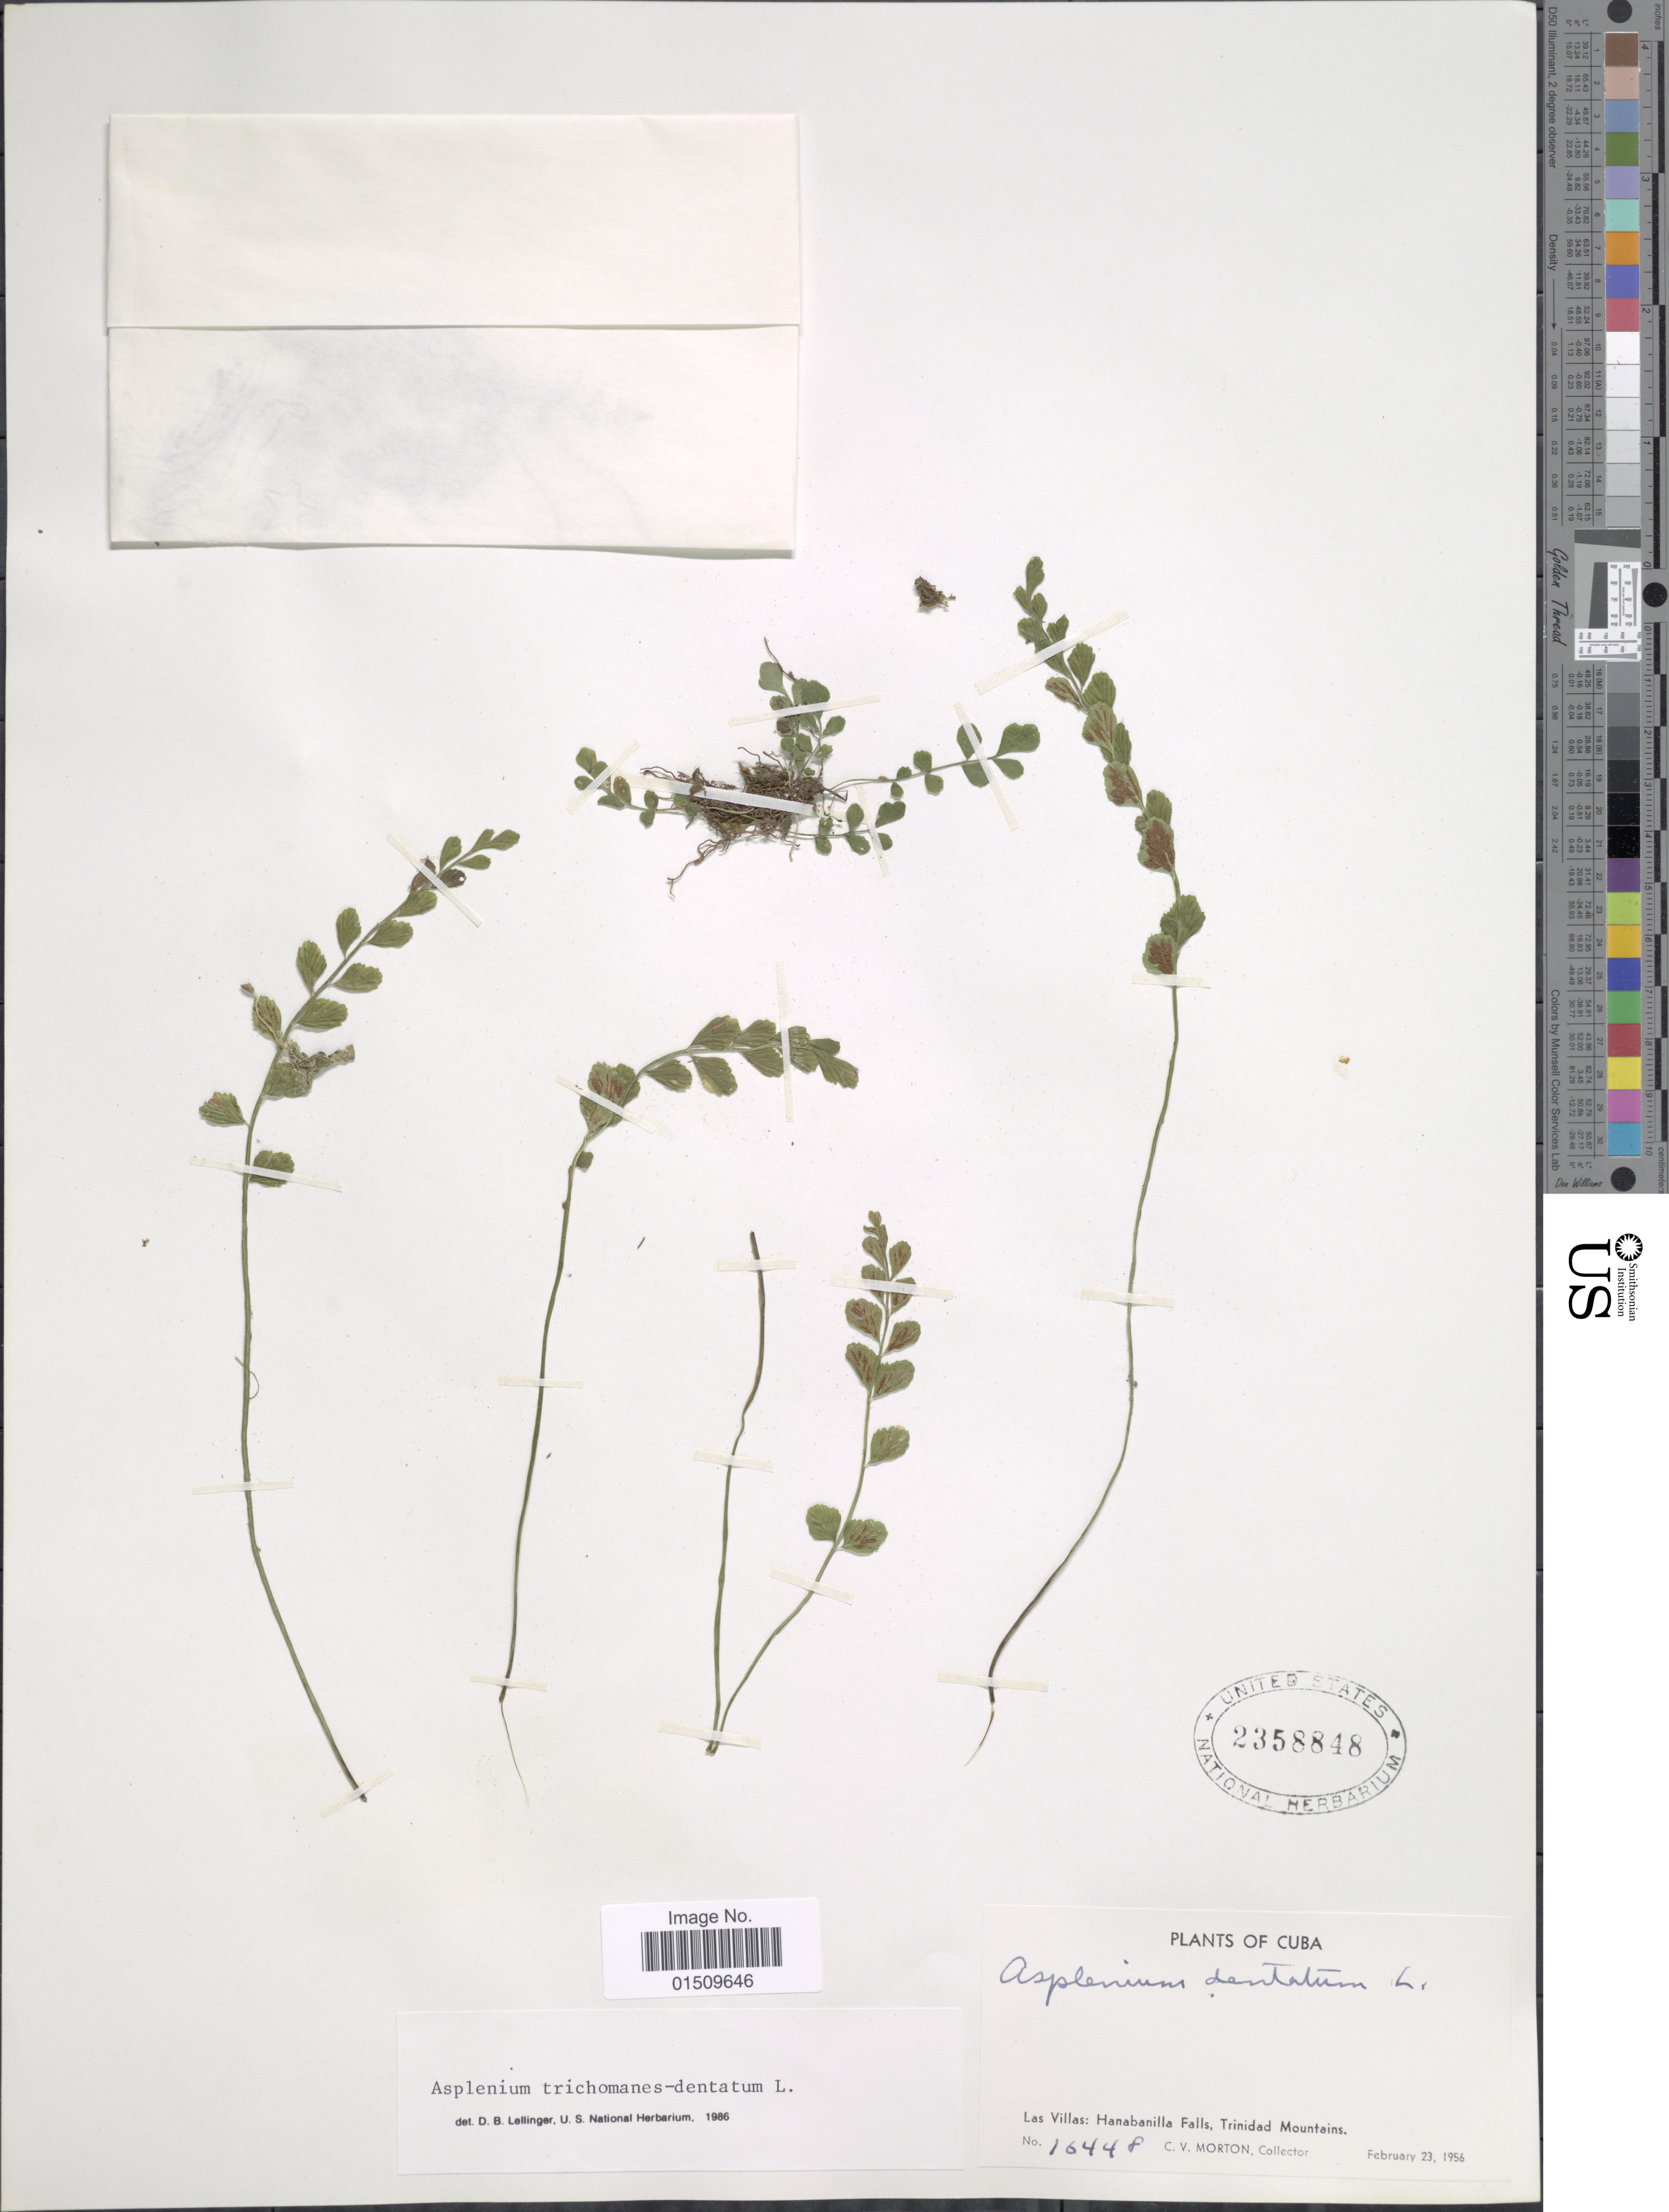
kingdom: Plantae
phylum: Tracheophyta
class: Polypodiopsida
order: Polypodiales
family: Aspleniaceae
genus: Asplenium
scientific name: Asplenium trichomanes-dentatum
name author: L.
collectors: C. V. Morton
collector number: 16448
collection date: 1956-02-23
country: Cuba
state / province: Las Villas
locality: Cuba, Hanabanilla Falls, Trinidad Mountains.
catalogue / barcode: US 2358848